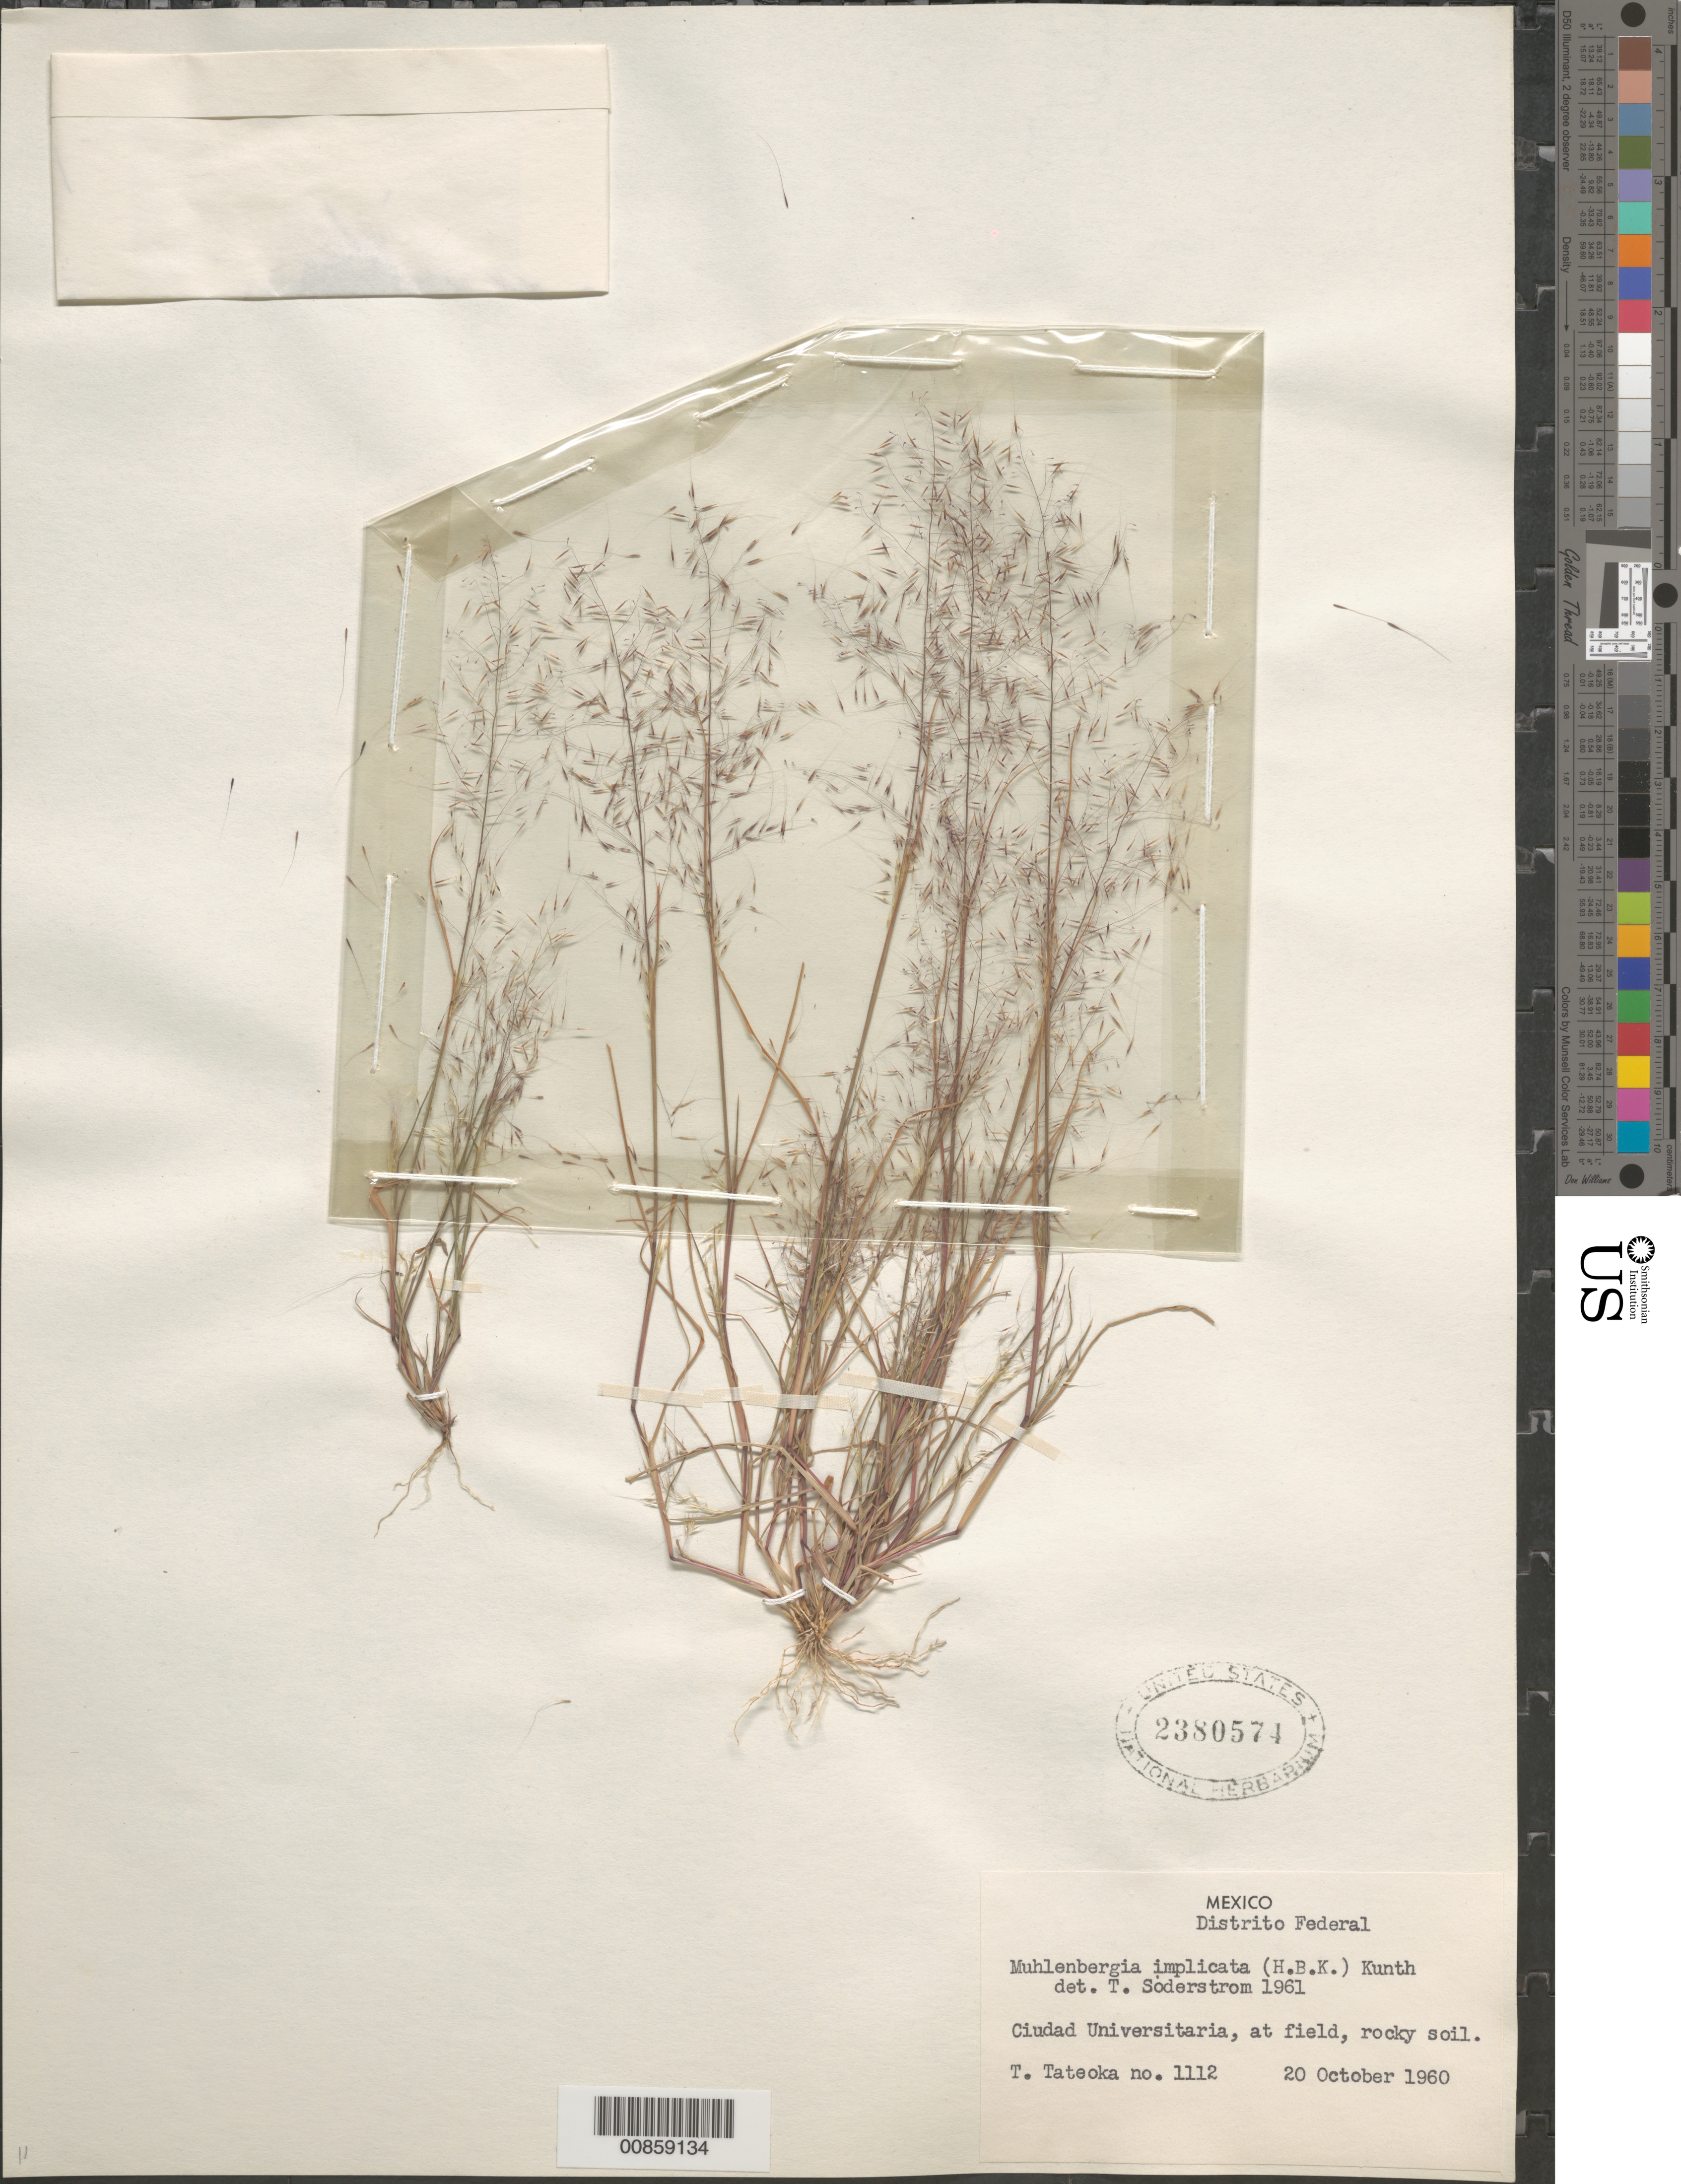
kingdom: Plantae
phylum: Tracheophyta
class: Liliopsida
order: Poales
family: Poaceae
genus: Muhlenbergia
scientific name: Muhlenbergia implicata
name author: (Kunth) Trin.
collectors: T. Tateoka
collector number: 1112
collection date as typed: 20 Oct 1960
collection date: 1960-10-20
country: Mexico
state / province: Distrito Federal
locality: Ciudad Universitaria, Pedregal de San Angel, D.F.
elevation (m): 2250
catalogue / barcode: US 2380574